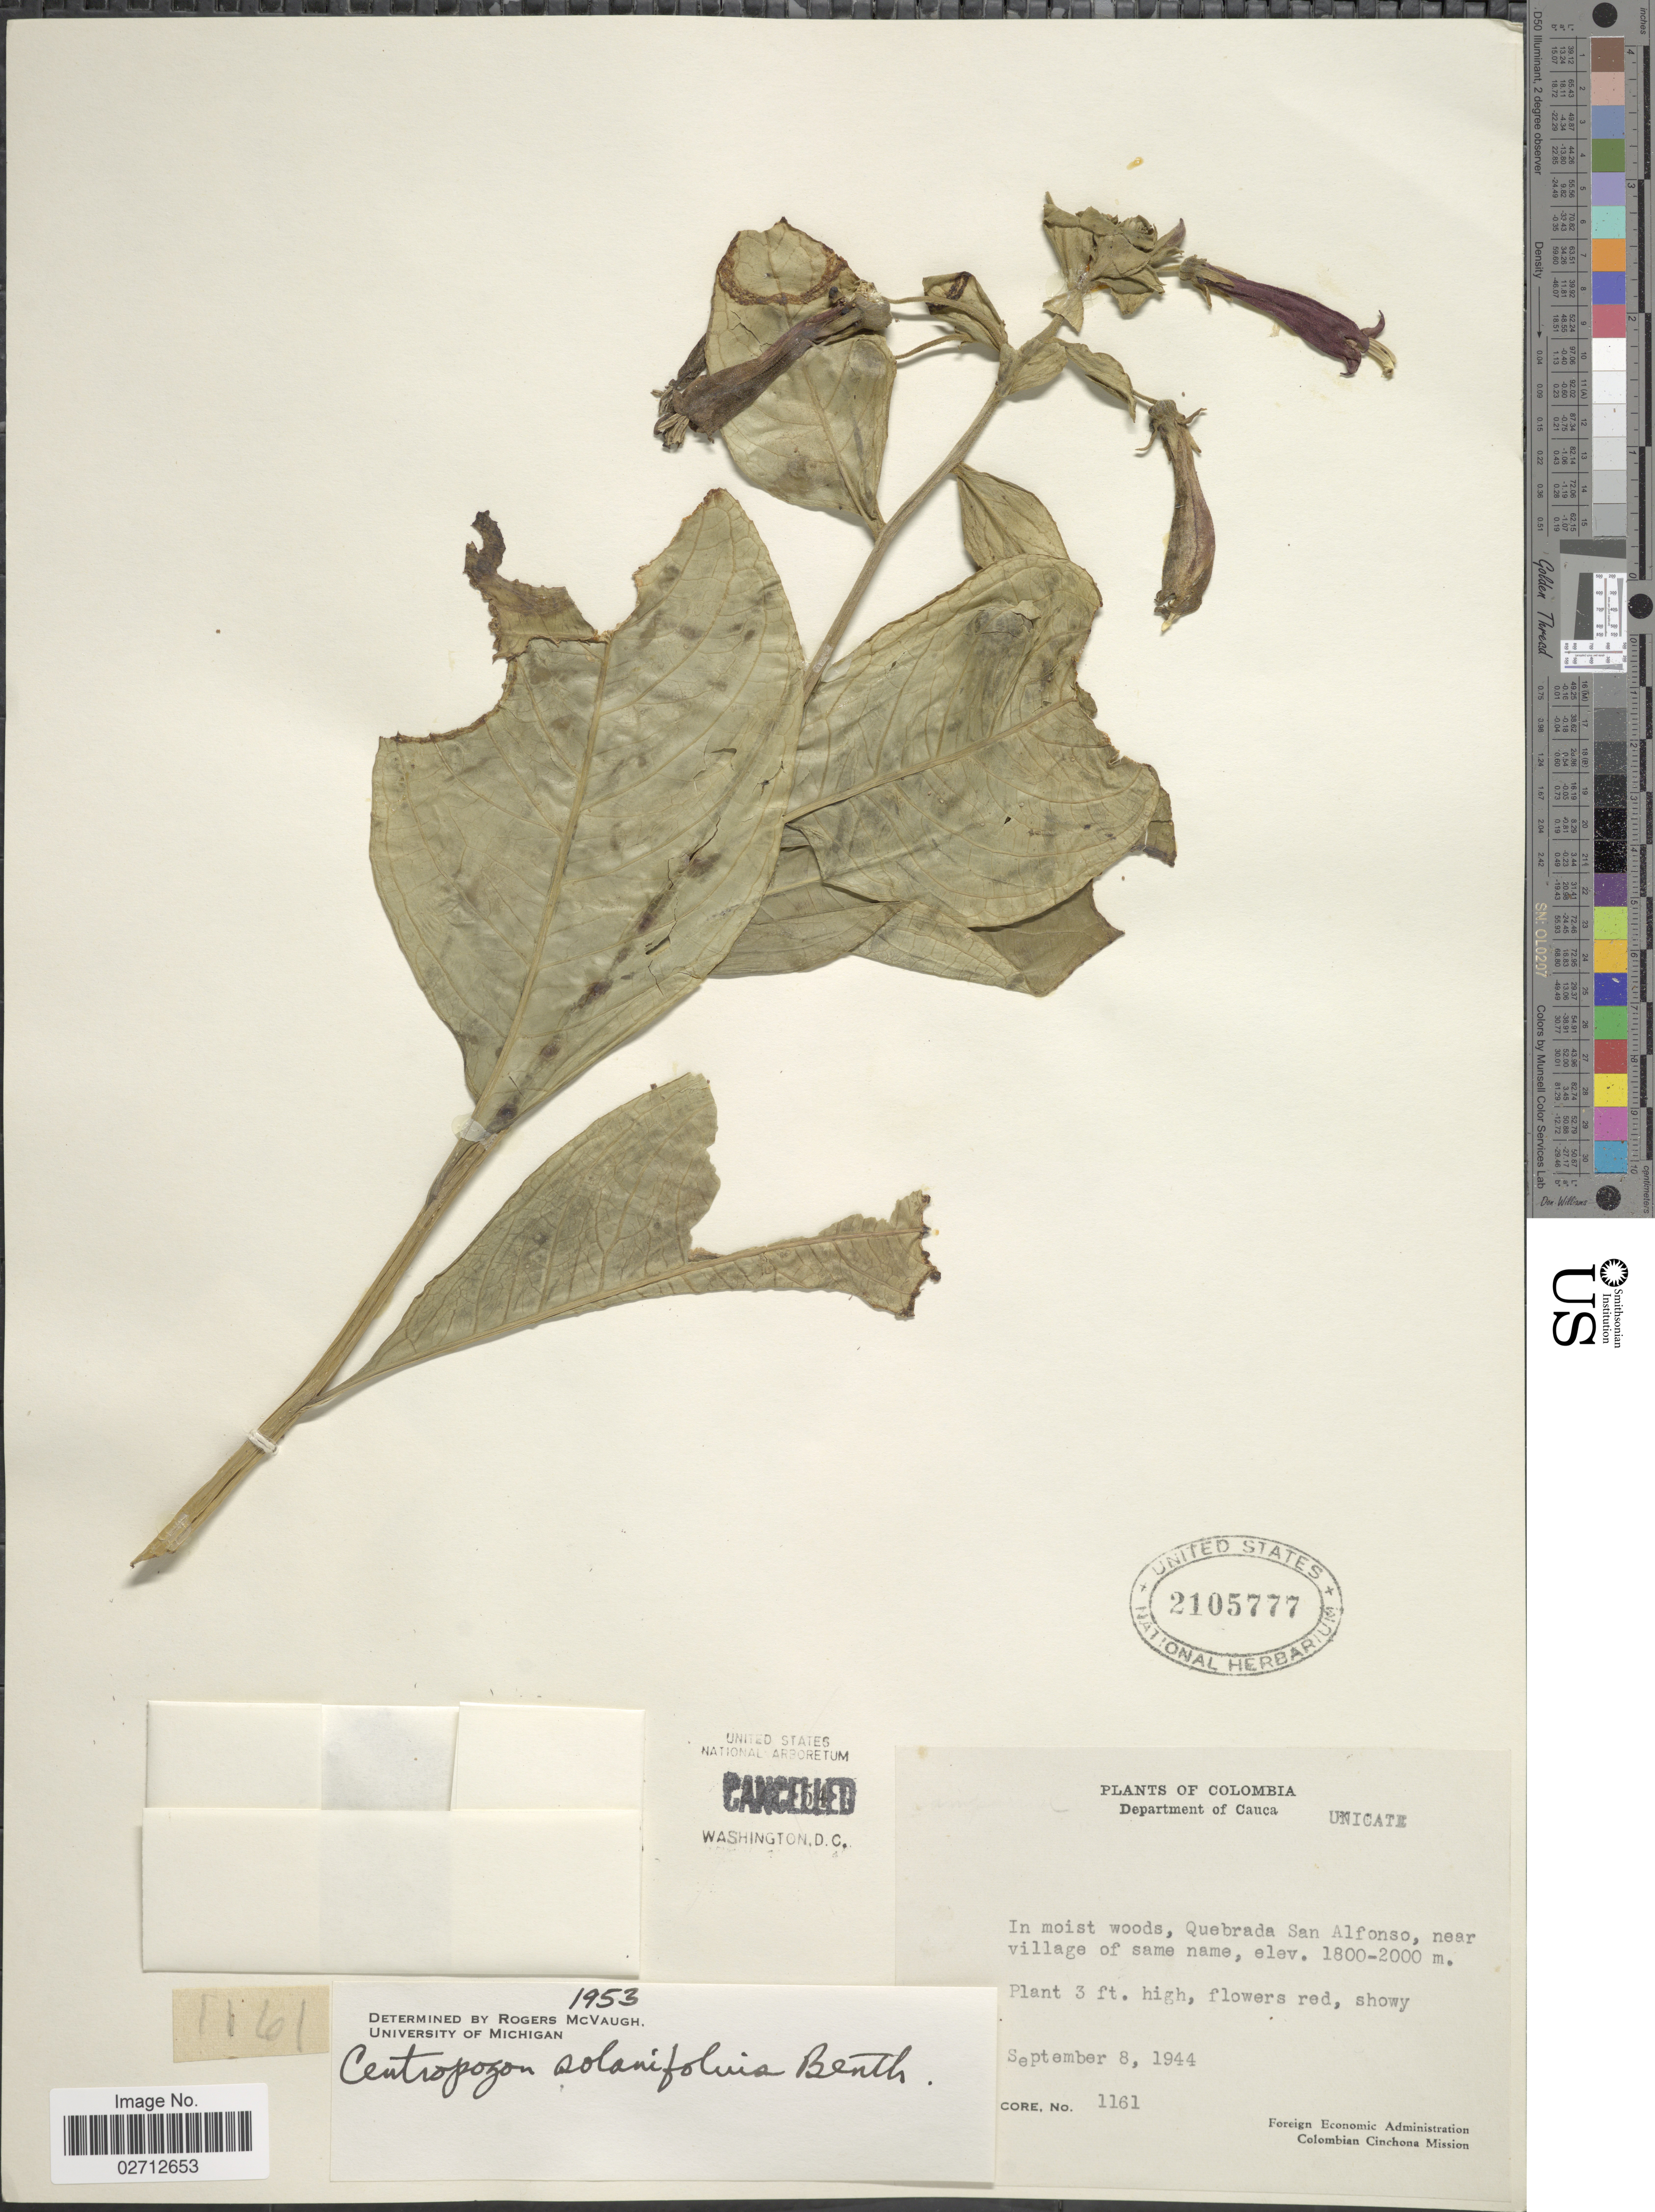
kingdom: Plantae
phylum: Tracheophyta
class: Magnoliopsida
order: Asterales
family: Campanulaceae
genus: Centropogon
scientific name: Centropogon solanifolius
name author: Benth.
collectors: E. L. Core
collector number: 1161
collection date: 1944-09-08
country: Colombia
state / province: Cauca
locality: Department of Cauca, In moist woods, Quebrada San Alfonso, near village of same name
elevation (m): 1800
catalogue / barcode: US 2105777